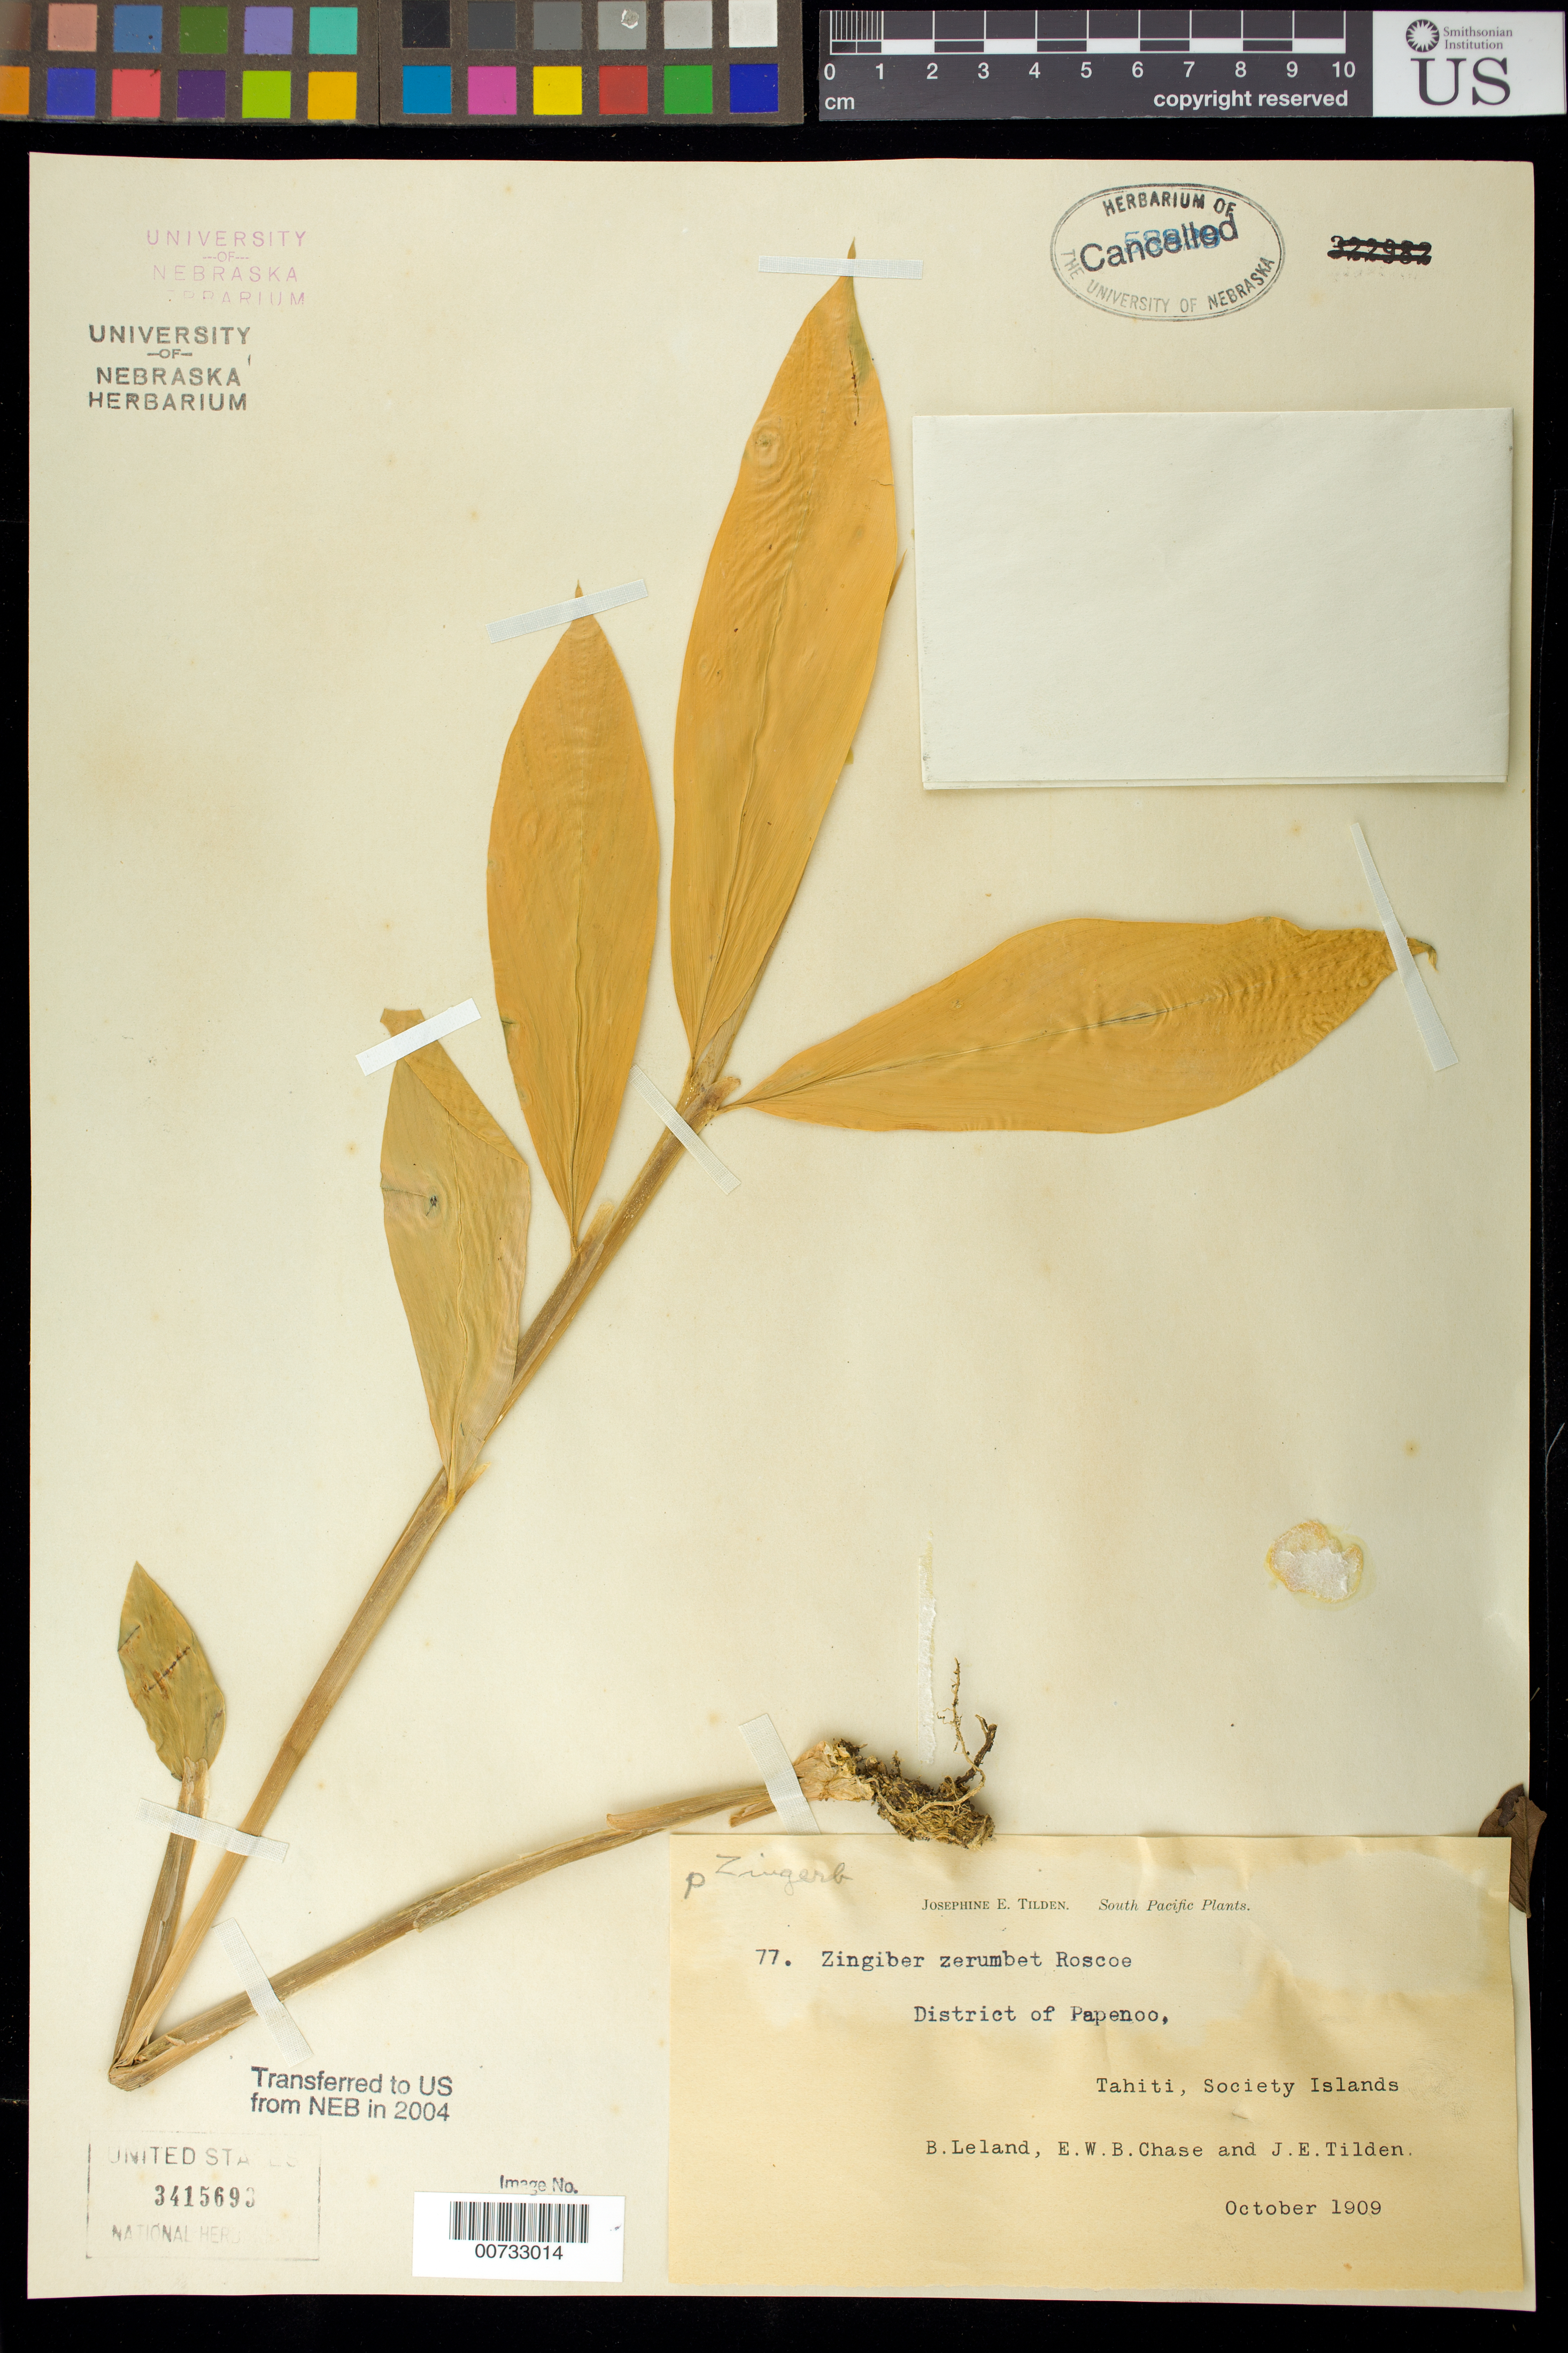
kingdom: Plantae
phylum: Tracheophyta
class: Liliopsida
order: Zingiberales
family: Zingiberaceae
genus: Zingiber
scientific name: Zingiber zerumbet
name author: (L.) Sm.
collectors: B. Leland, E. W. Chase & J. E. Tilden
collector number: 77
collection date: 1909-10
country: French Polynesia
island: Tahiti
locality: District of Papenoo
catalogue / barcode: US 3415693